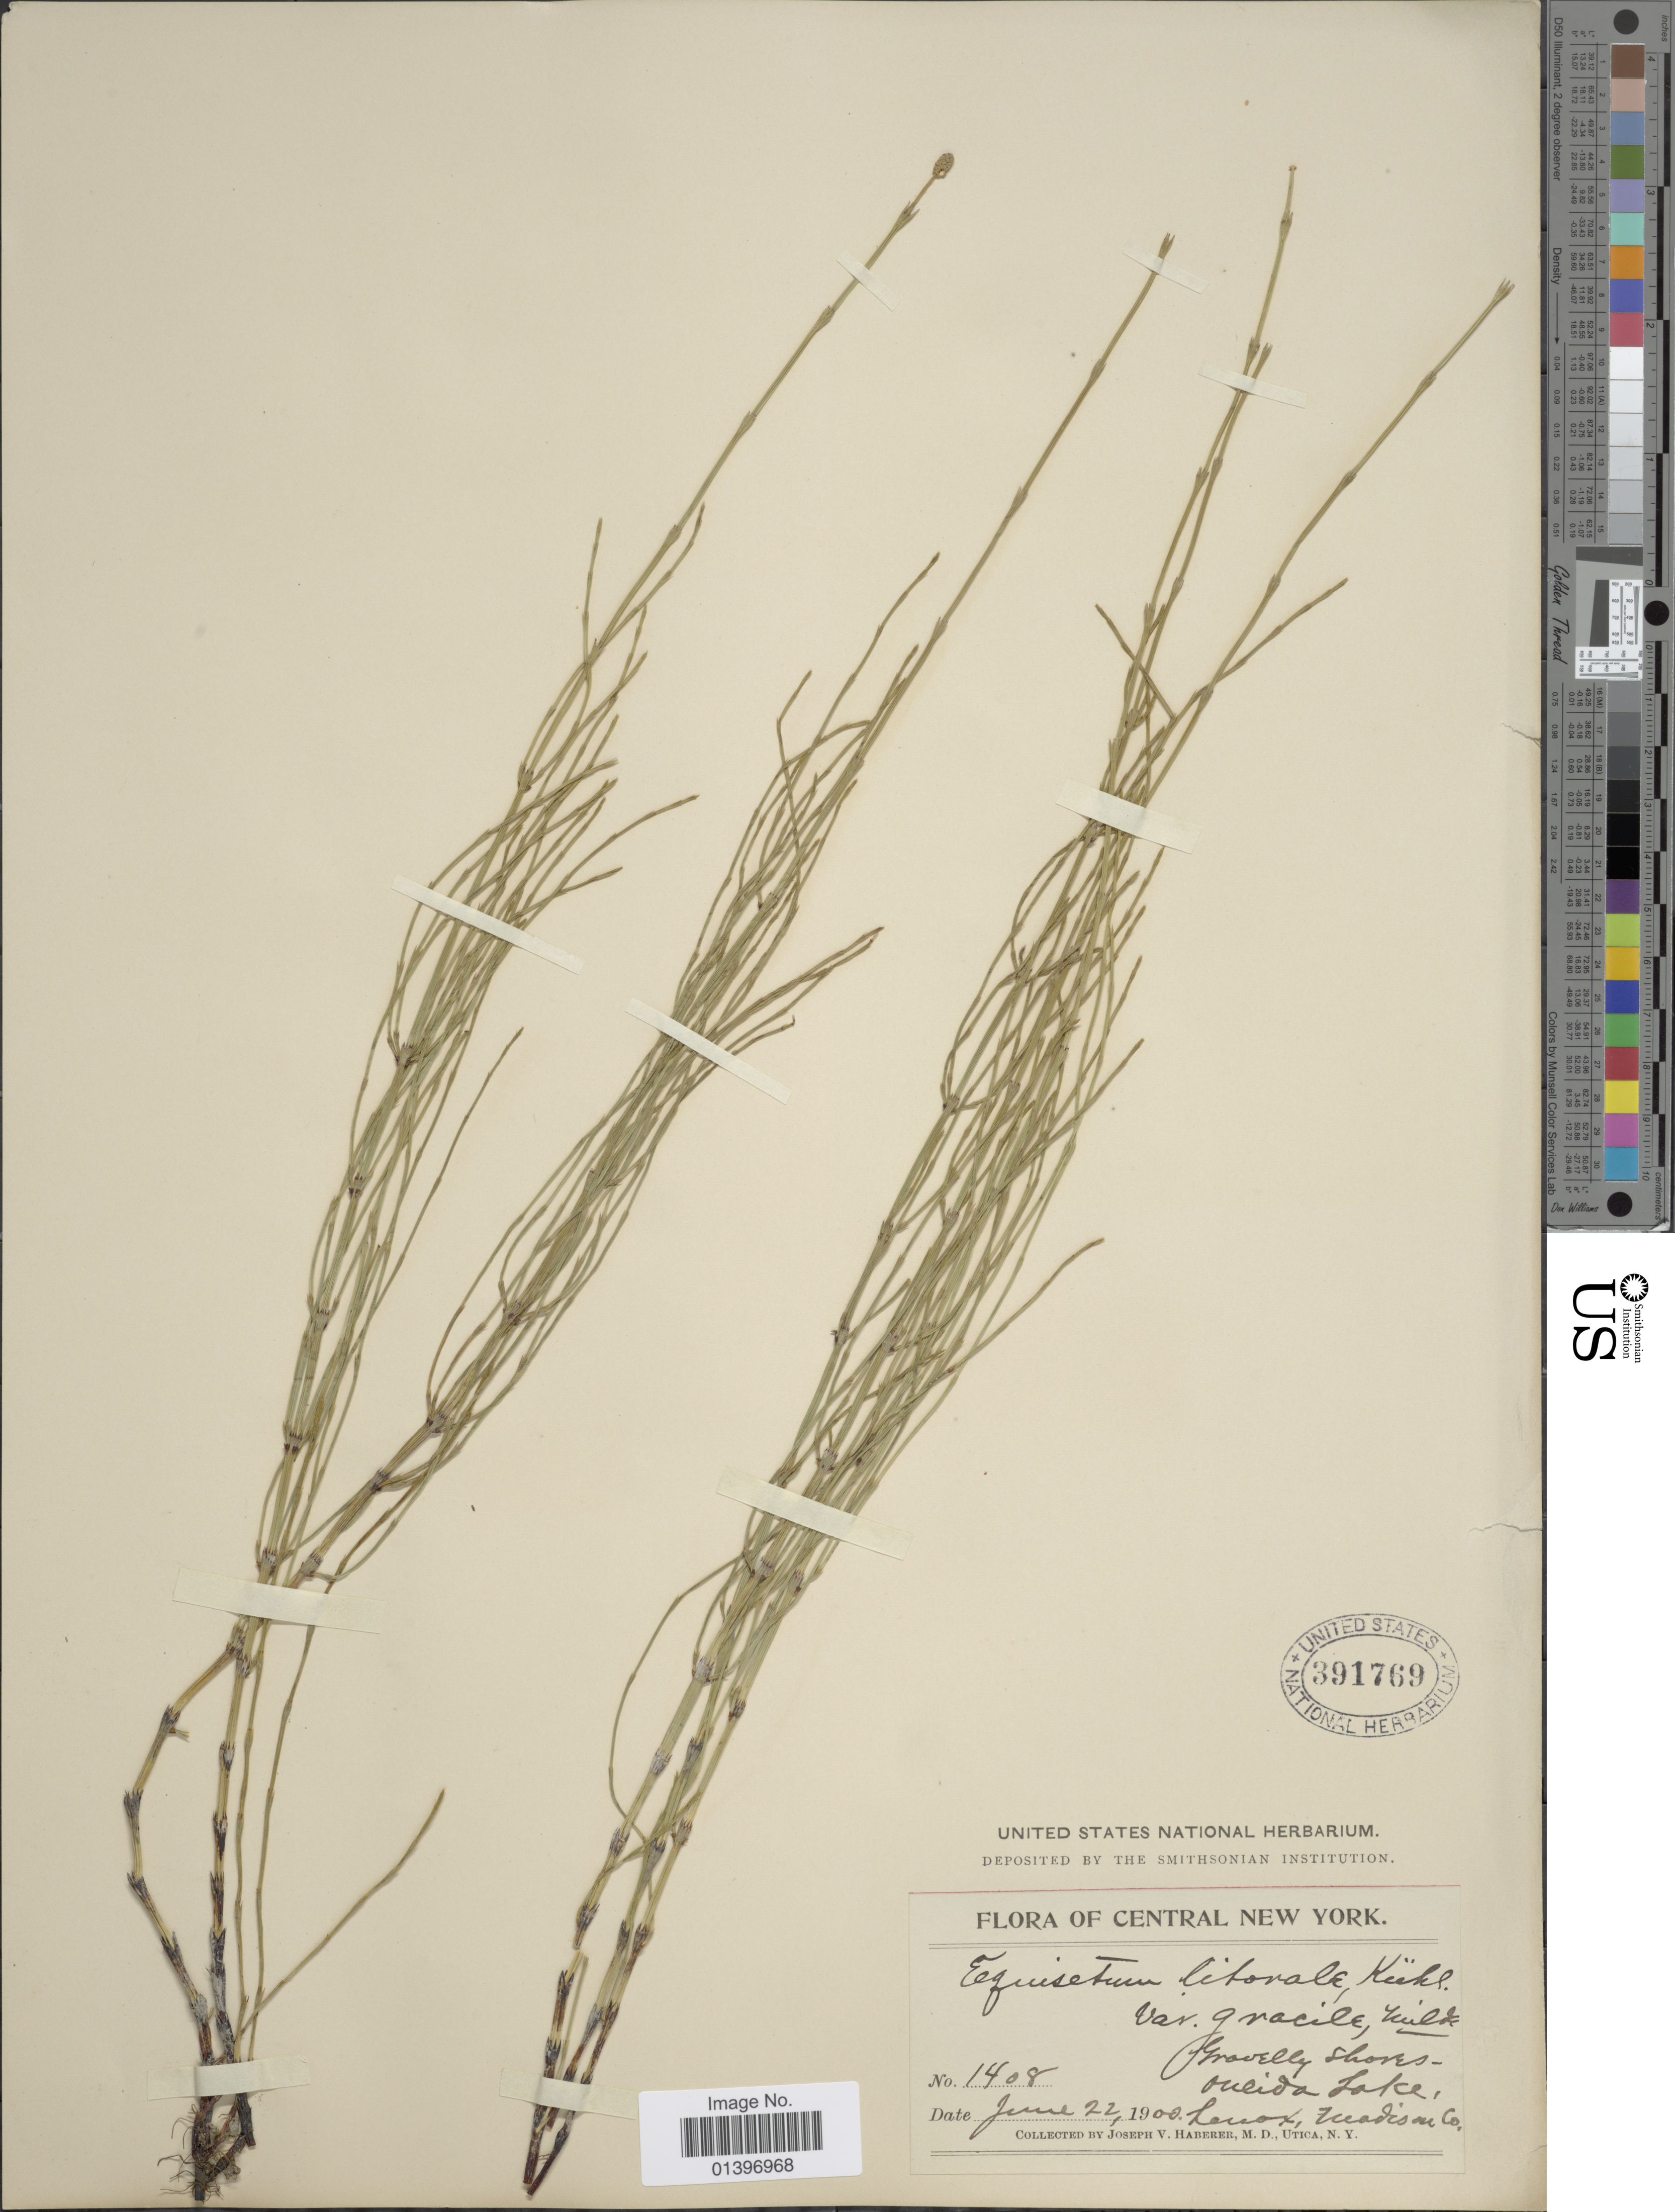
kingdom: Plantae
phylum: Tracheophyta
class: Polypodiopsida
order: Equisetales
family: Equisetaceae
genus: Equisetum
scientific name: Equisetum x litorale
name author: Kuhlw.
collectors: J. V. Haberer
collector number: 1408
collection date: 1900-06-22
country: United States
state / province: New York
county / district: Oneida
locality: Gravelly shores Oneida Lake, Lenox, Madison Co.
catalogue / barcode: US 391769